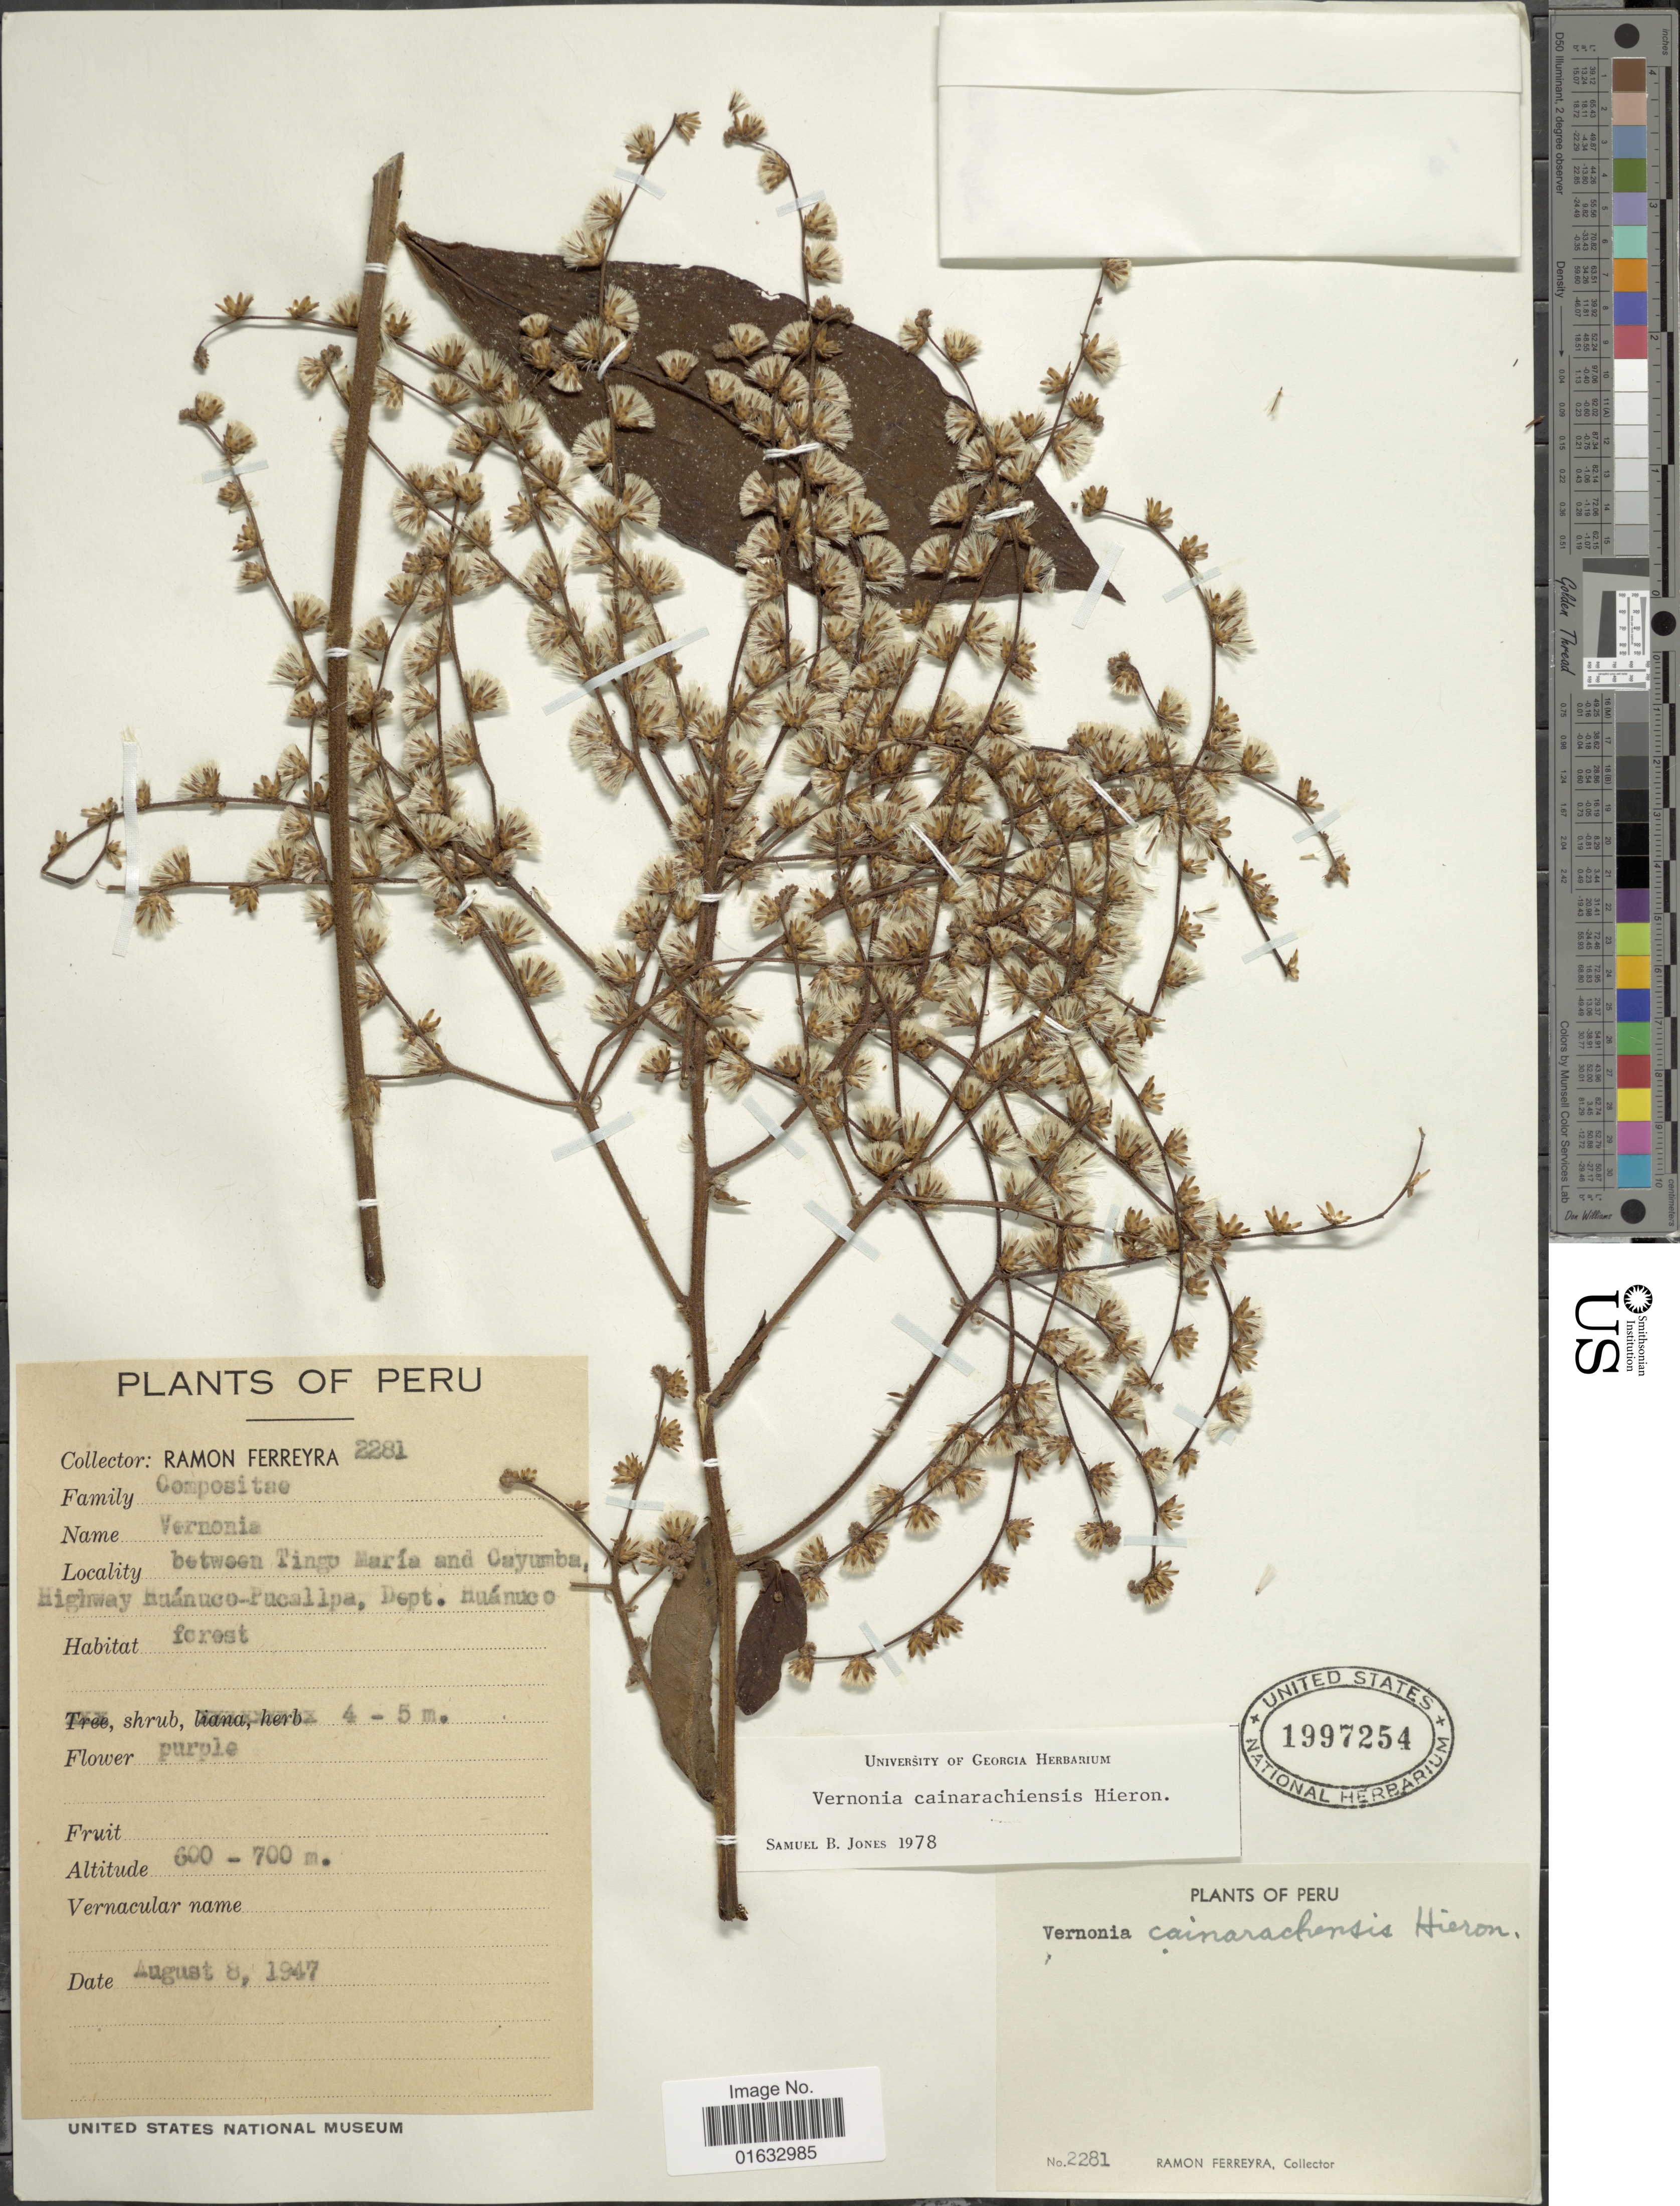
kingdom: Plantae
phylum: Tracheophyta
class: Magnoliopsida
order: Asterales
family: Asteraceae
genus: Eirmocephala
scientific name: Eirmocephala cainarachiensis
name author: (Hieron.) H. Rob.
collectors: R. A. Ferreyra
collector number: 2281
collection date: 1947-08-08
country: Peru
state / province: Huánuco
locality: Peru, between Tingo María and Cayumba, Highway Huánuco_Pucallpa, Dept. Huánuco.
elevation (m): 600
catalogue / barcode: US 1997254